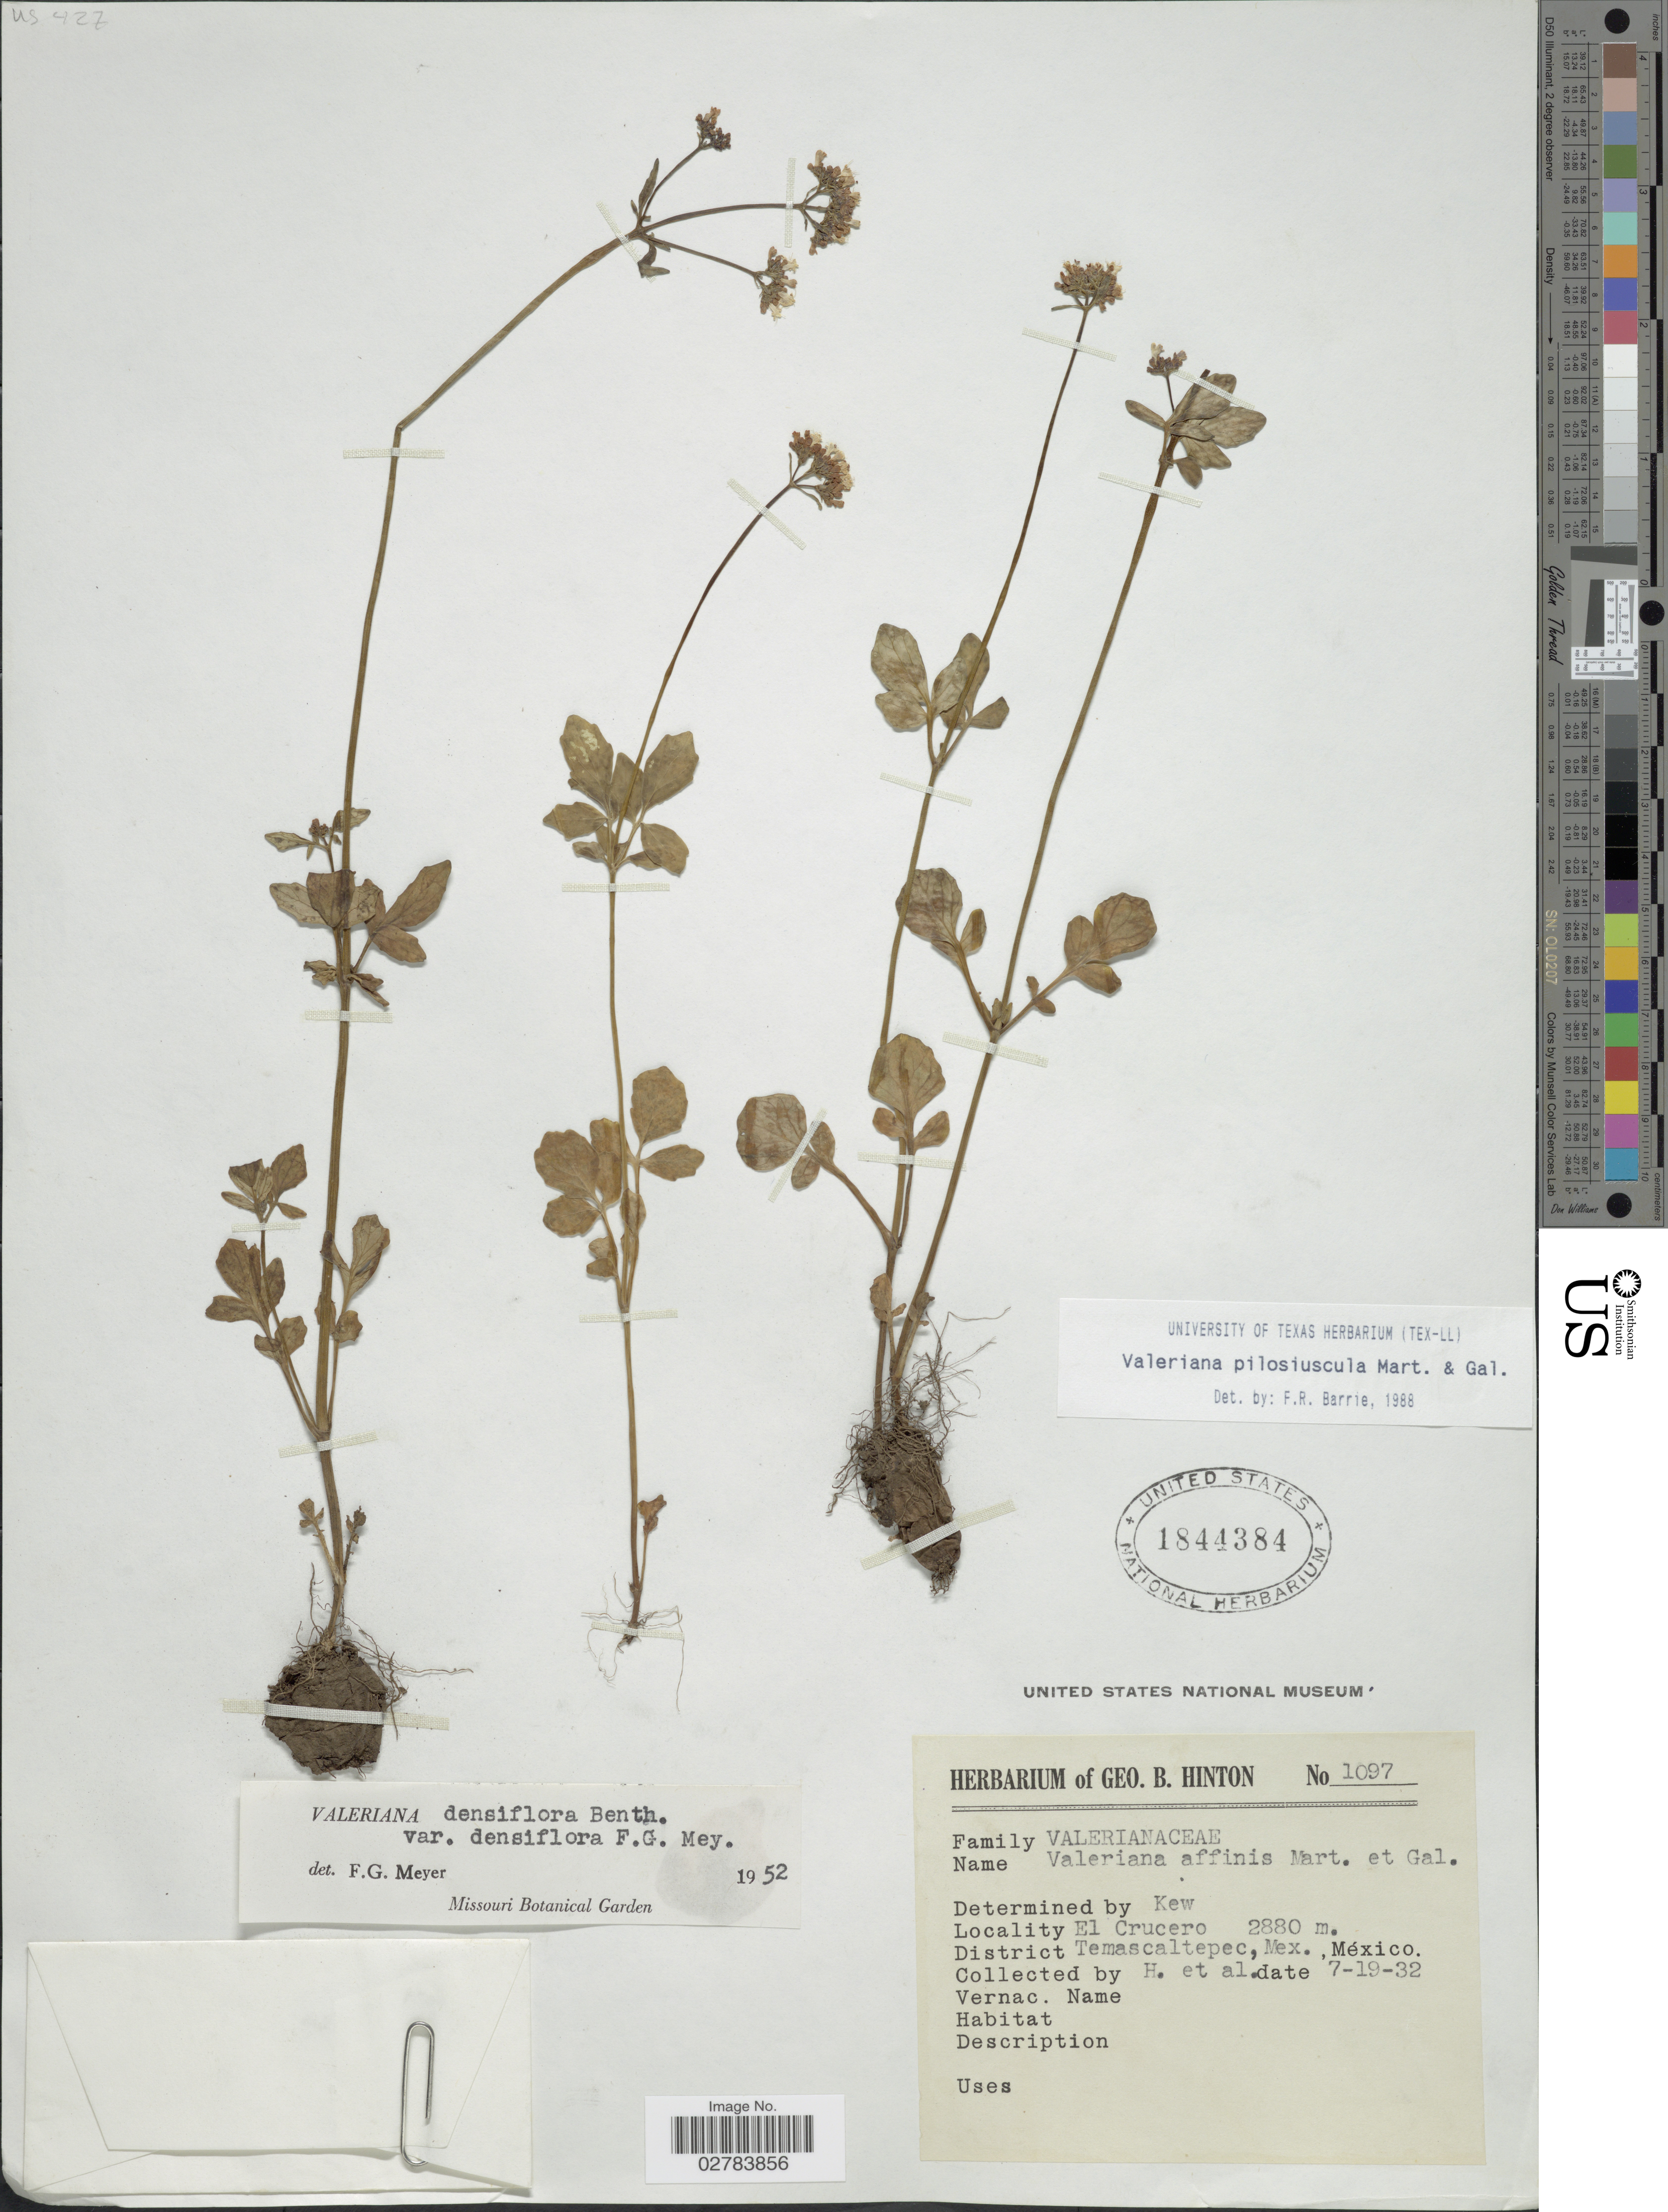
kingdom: Plantae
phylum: Tracheophyta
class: Magnoliopsida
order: Dipsacales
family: Caprifoliaceae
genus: Valeriana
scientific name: Valeriana pilosiuscula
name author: M. Martens & Galeotti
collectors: G. B. Hinton & et al.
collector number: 1097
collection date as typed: Transcribed d/m/y: 19/7/32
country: Mexico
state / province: México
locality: El Crucero, District Temascaltepec, Mex.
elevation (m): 2880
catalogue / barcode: US 1844384